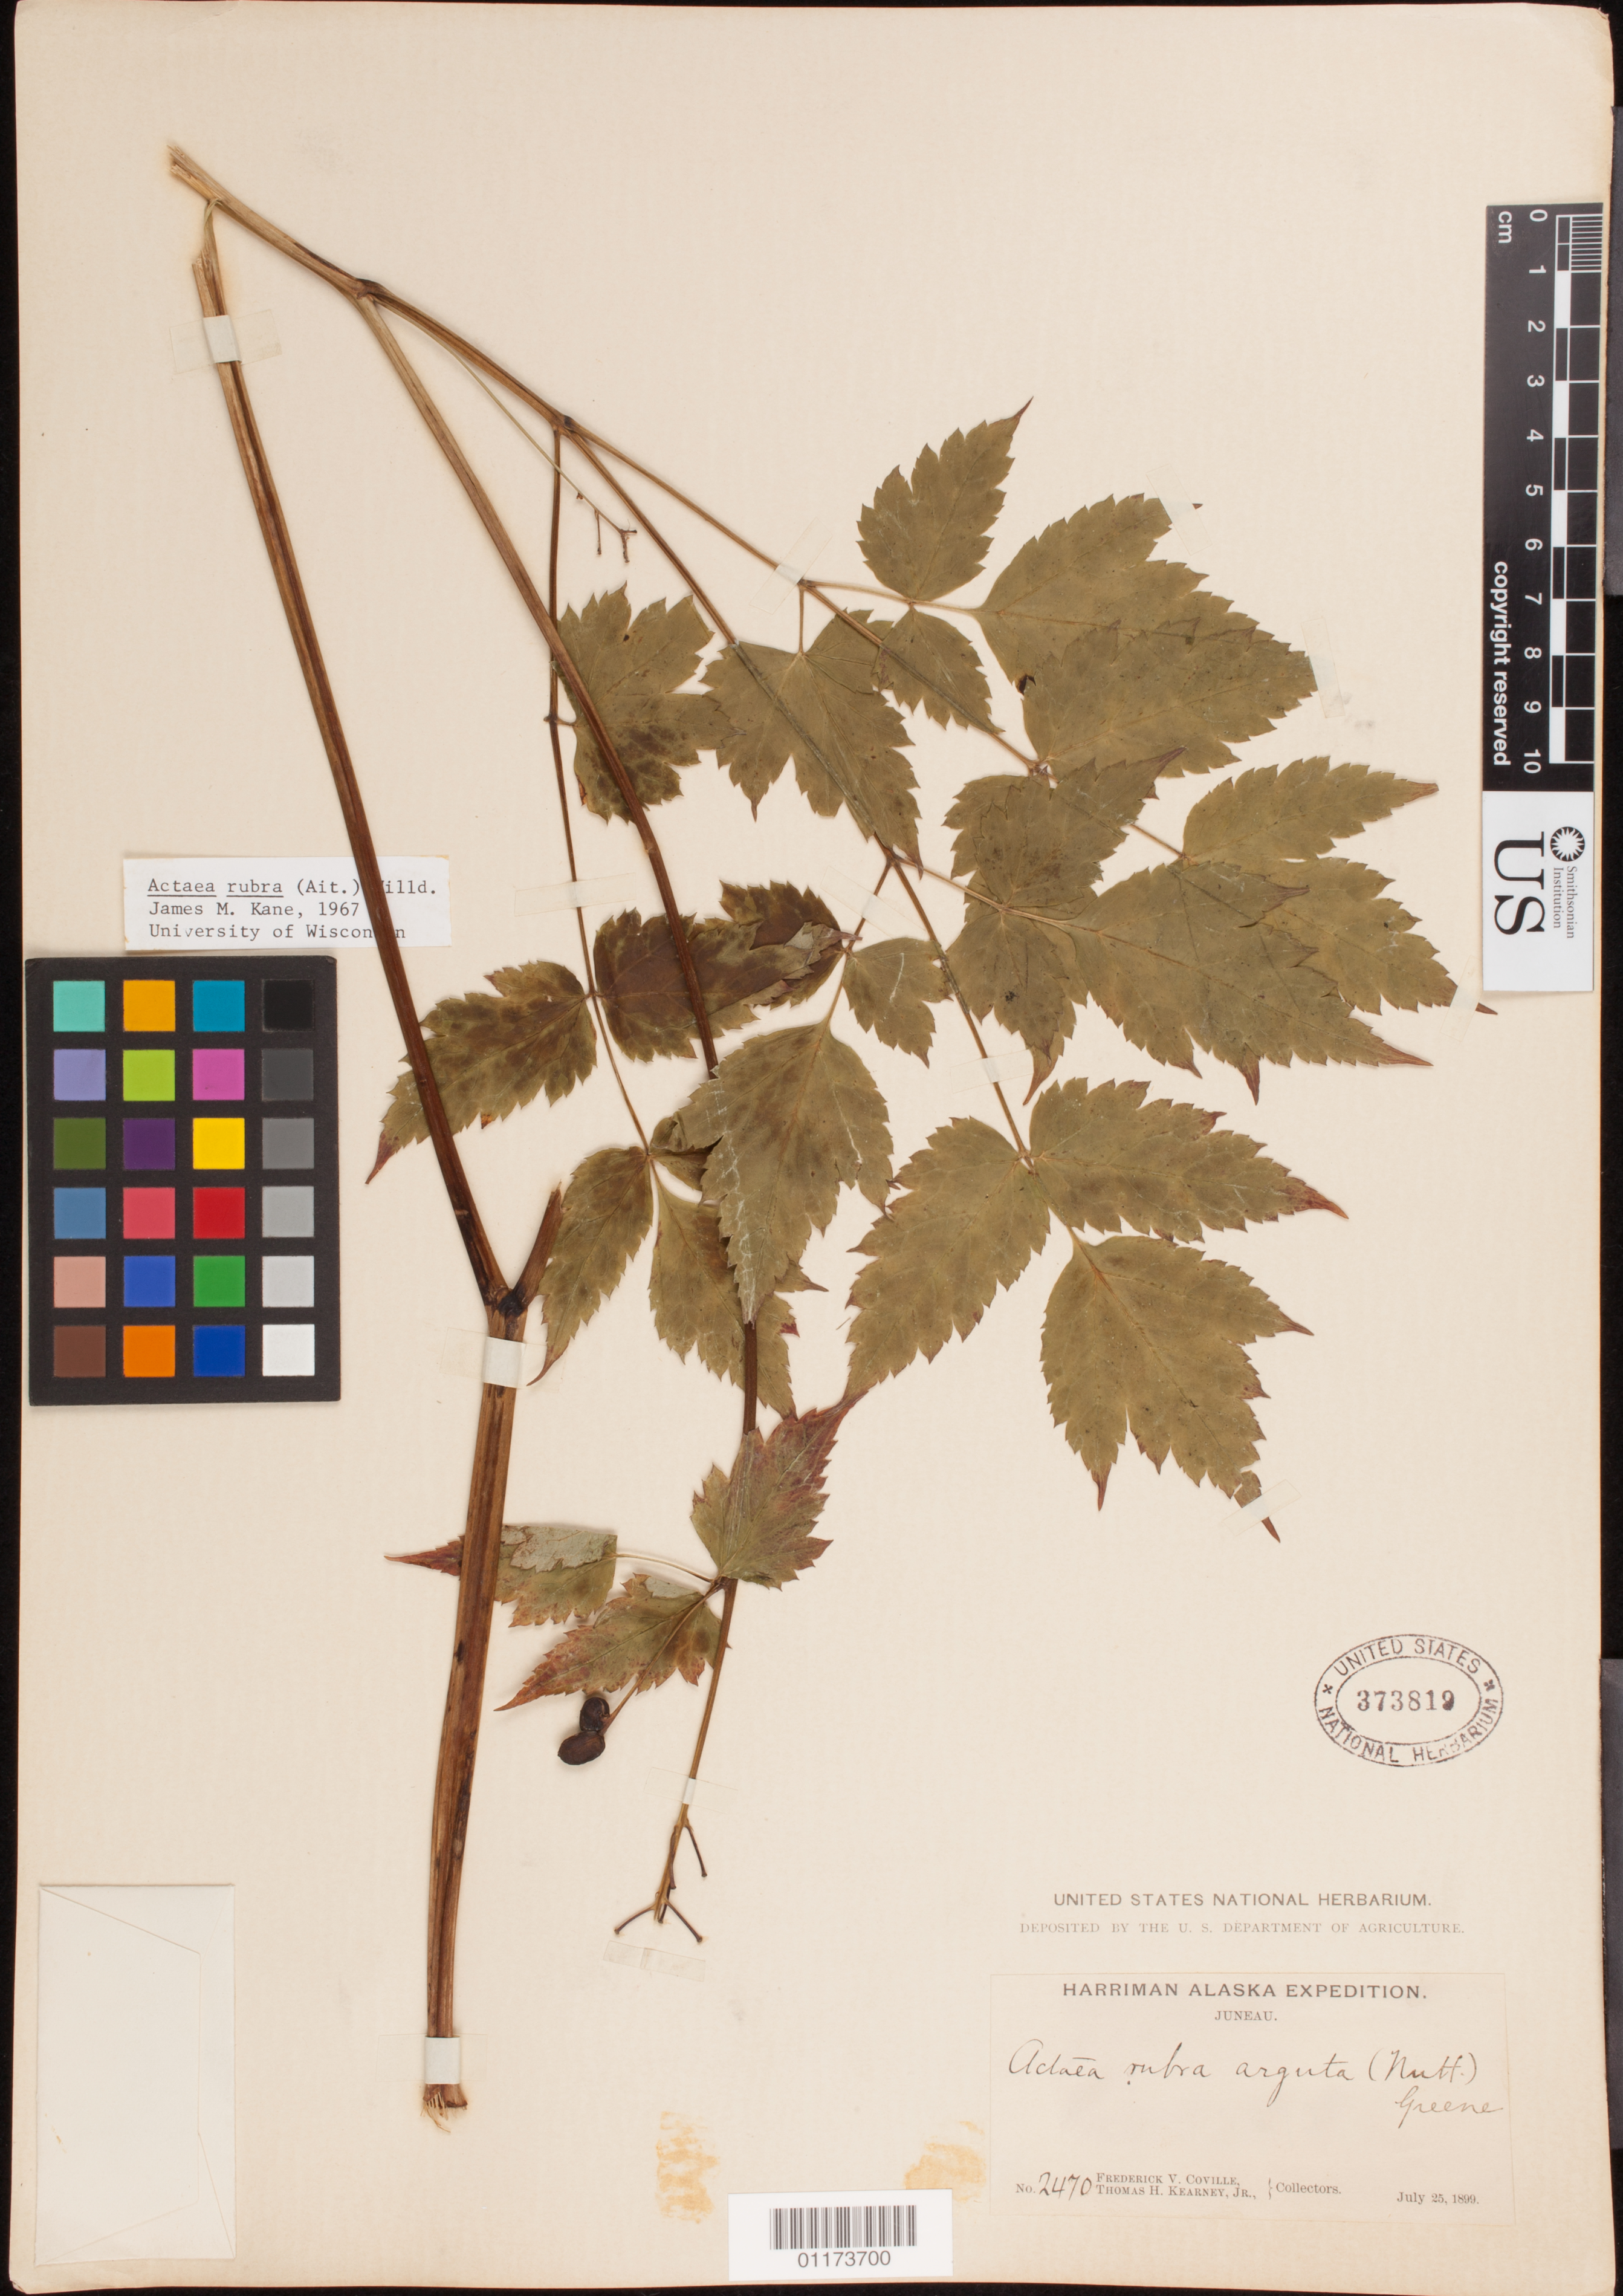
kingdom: Plantae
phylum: Tracheophyta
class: Magnoliopsida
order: Ranunculales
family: Ranunculaceae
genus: Actaea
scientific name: Actaea rubra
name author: (Aiton) Willd.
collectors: F. V. Coville & T. H. Kearney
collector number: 2470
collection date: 1899-07-25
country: United States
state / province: Alaska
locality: Juneau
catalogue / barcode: US 373819